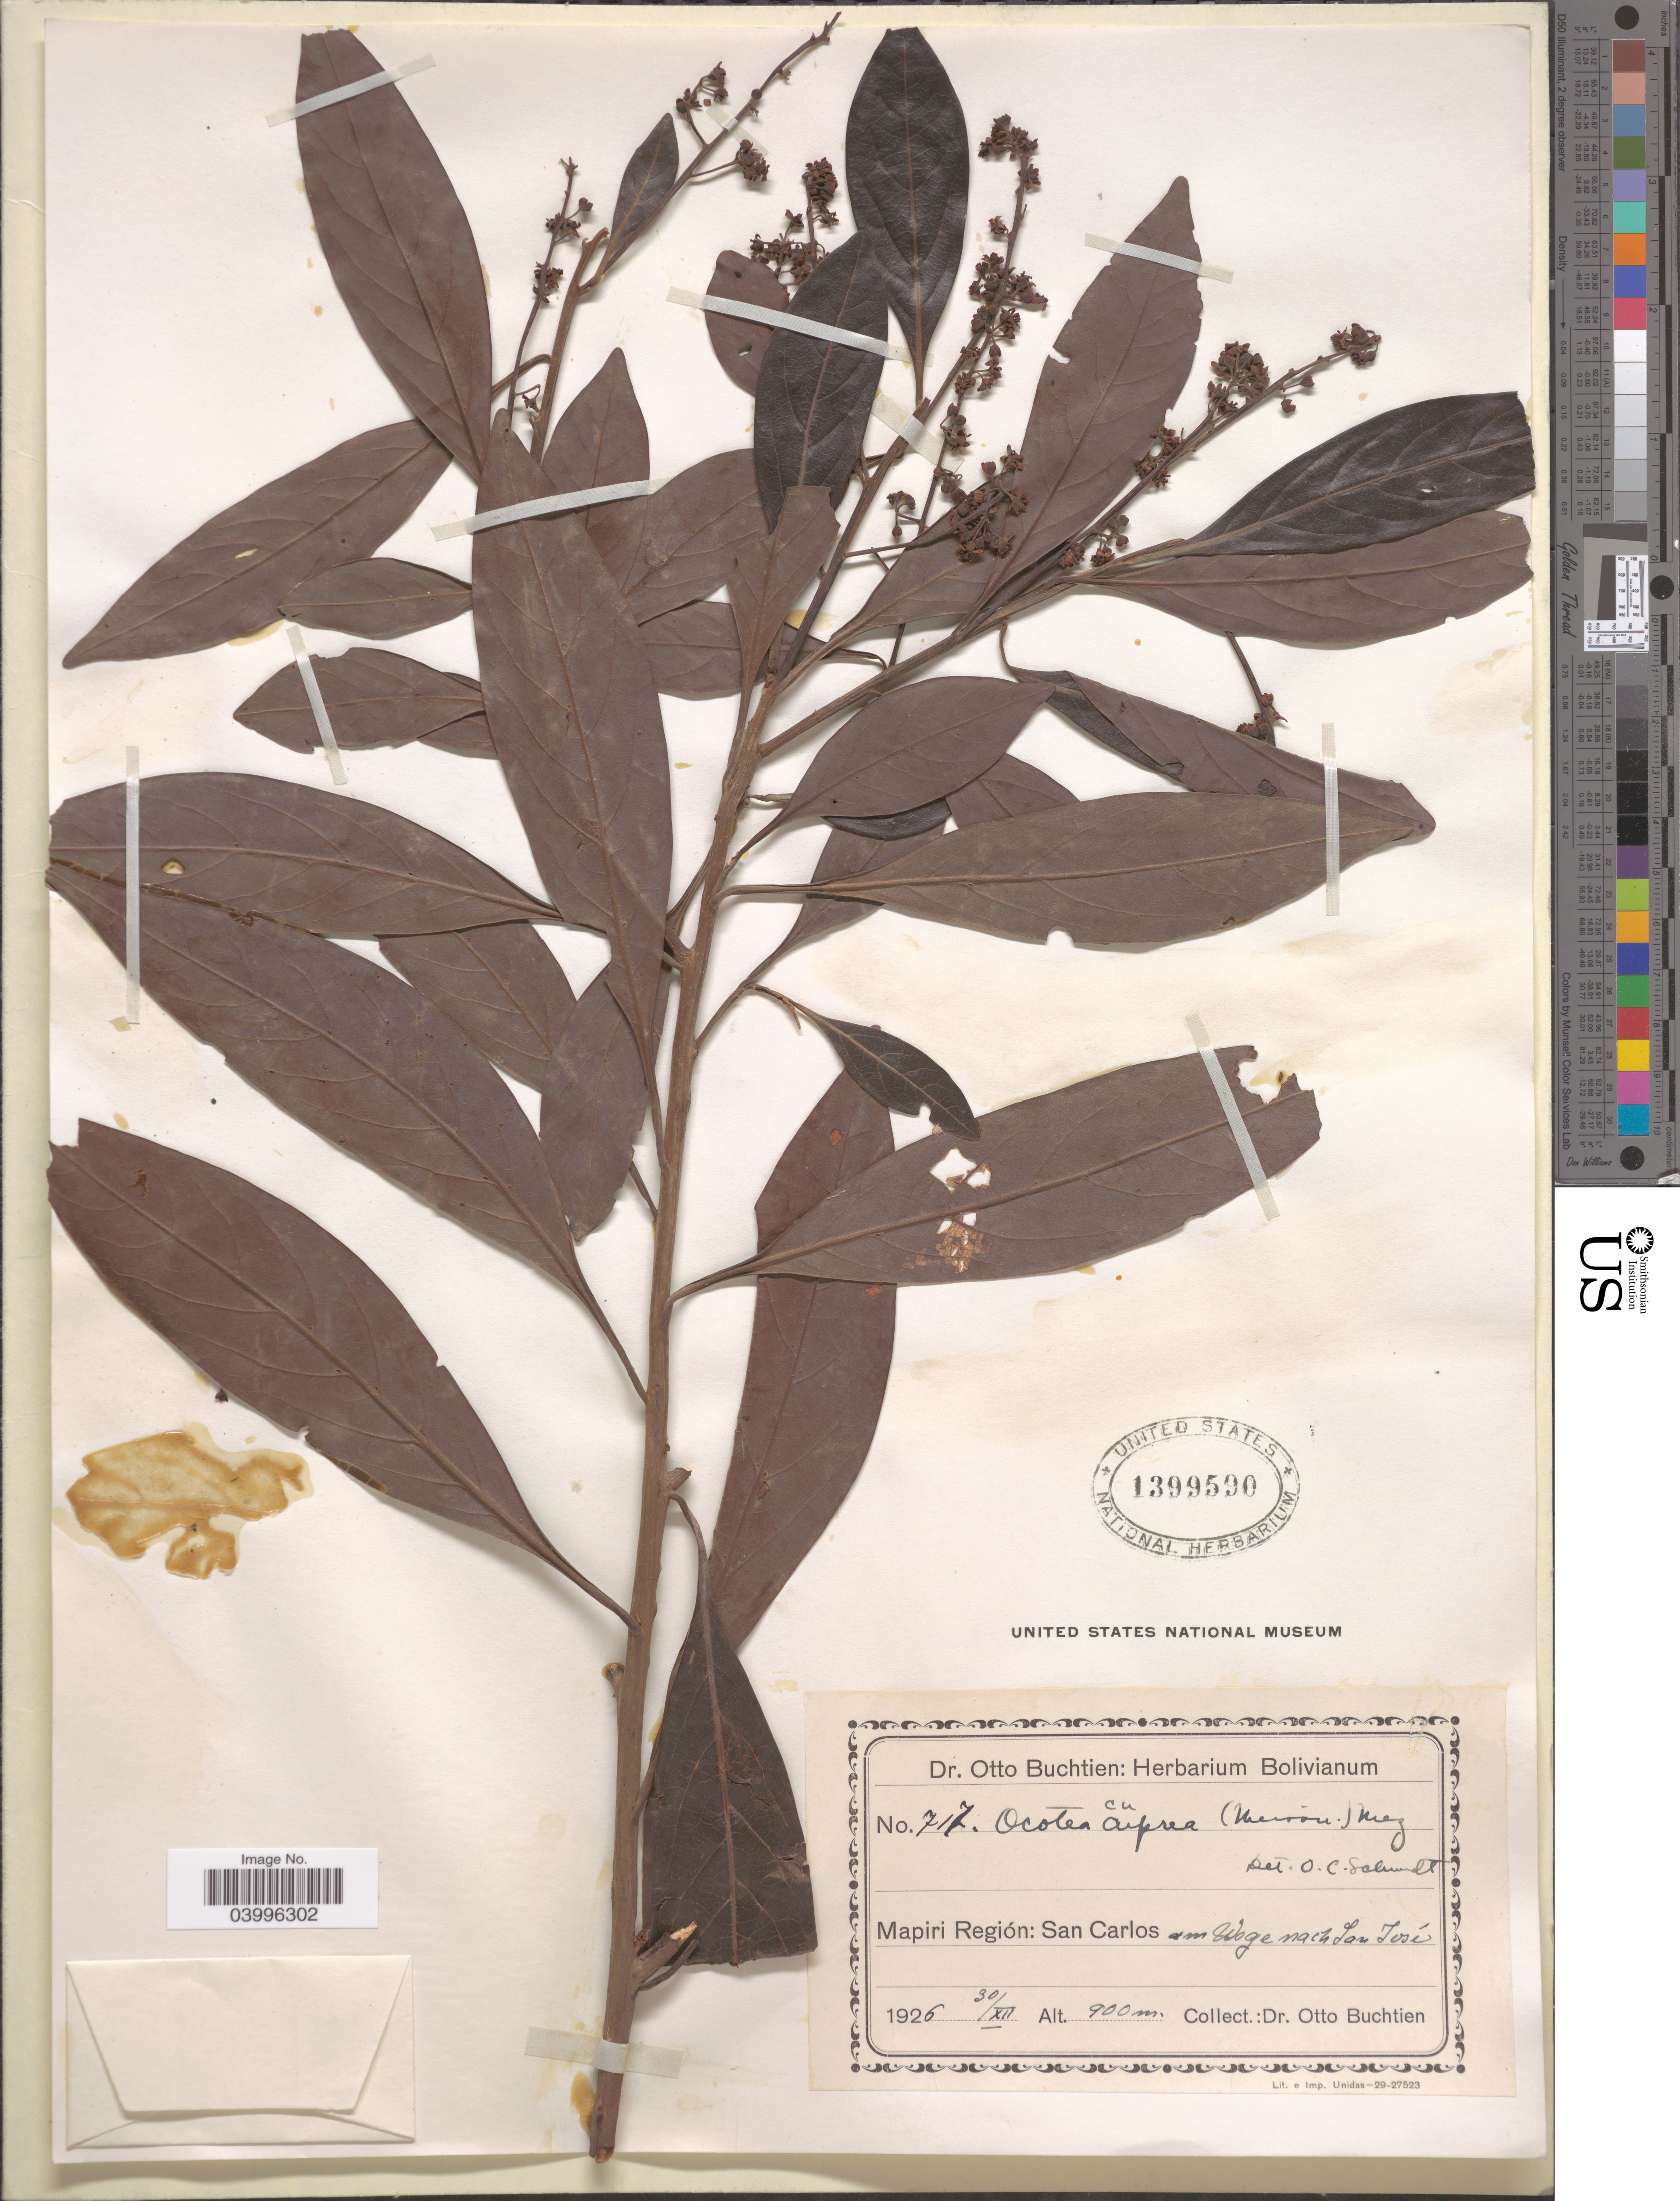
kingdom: Plantae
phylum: Tracheophyta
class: Magnoliopsida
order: Laurales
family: Lauraceae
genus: Ocotea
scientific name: Ocotea cuprea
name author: (Meisn.) Mez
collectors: O. Buchtien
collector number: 717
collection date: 1926-12-30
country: Bolivia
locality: Mapiri Región: San Carlos am Woge nach San José.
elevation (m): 900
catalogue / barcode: US 1399590